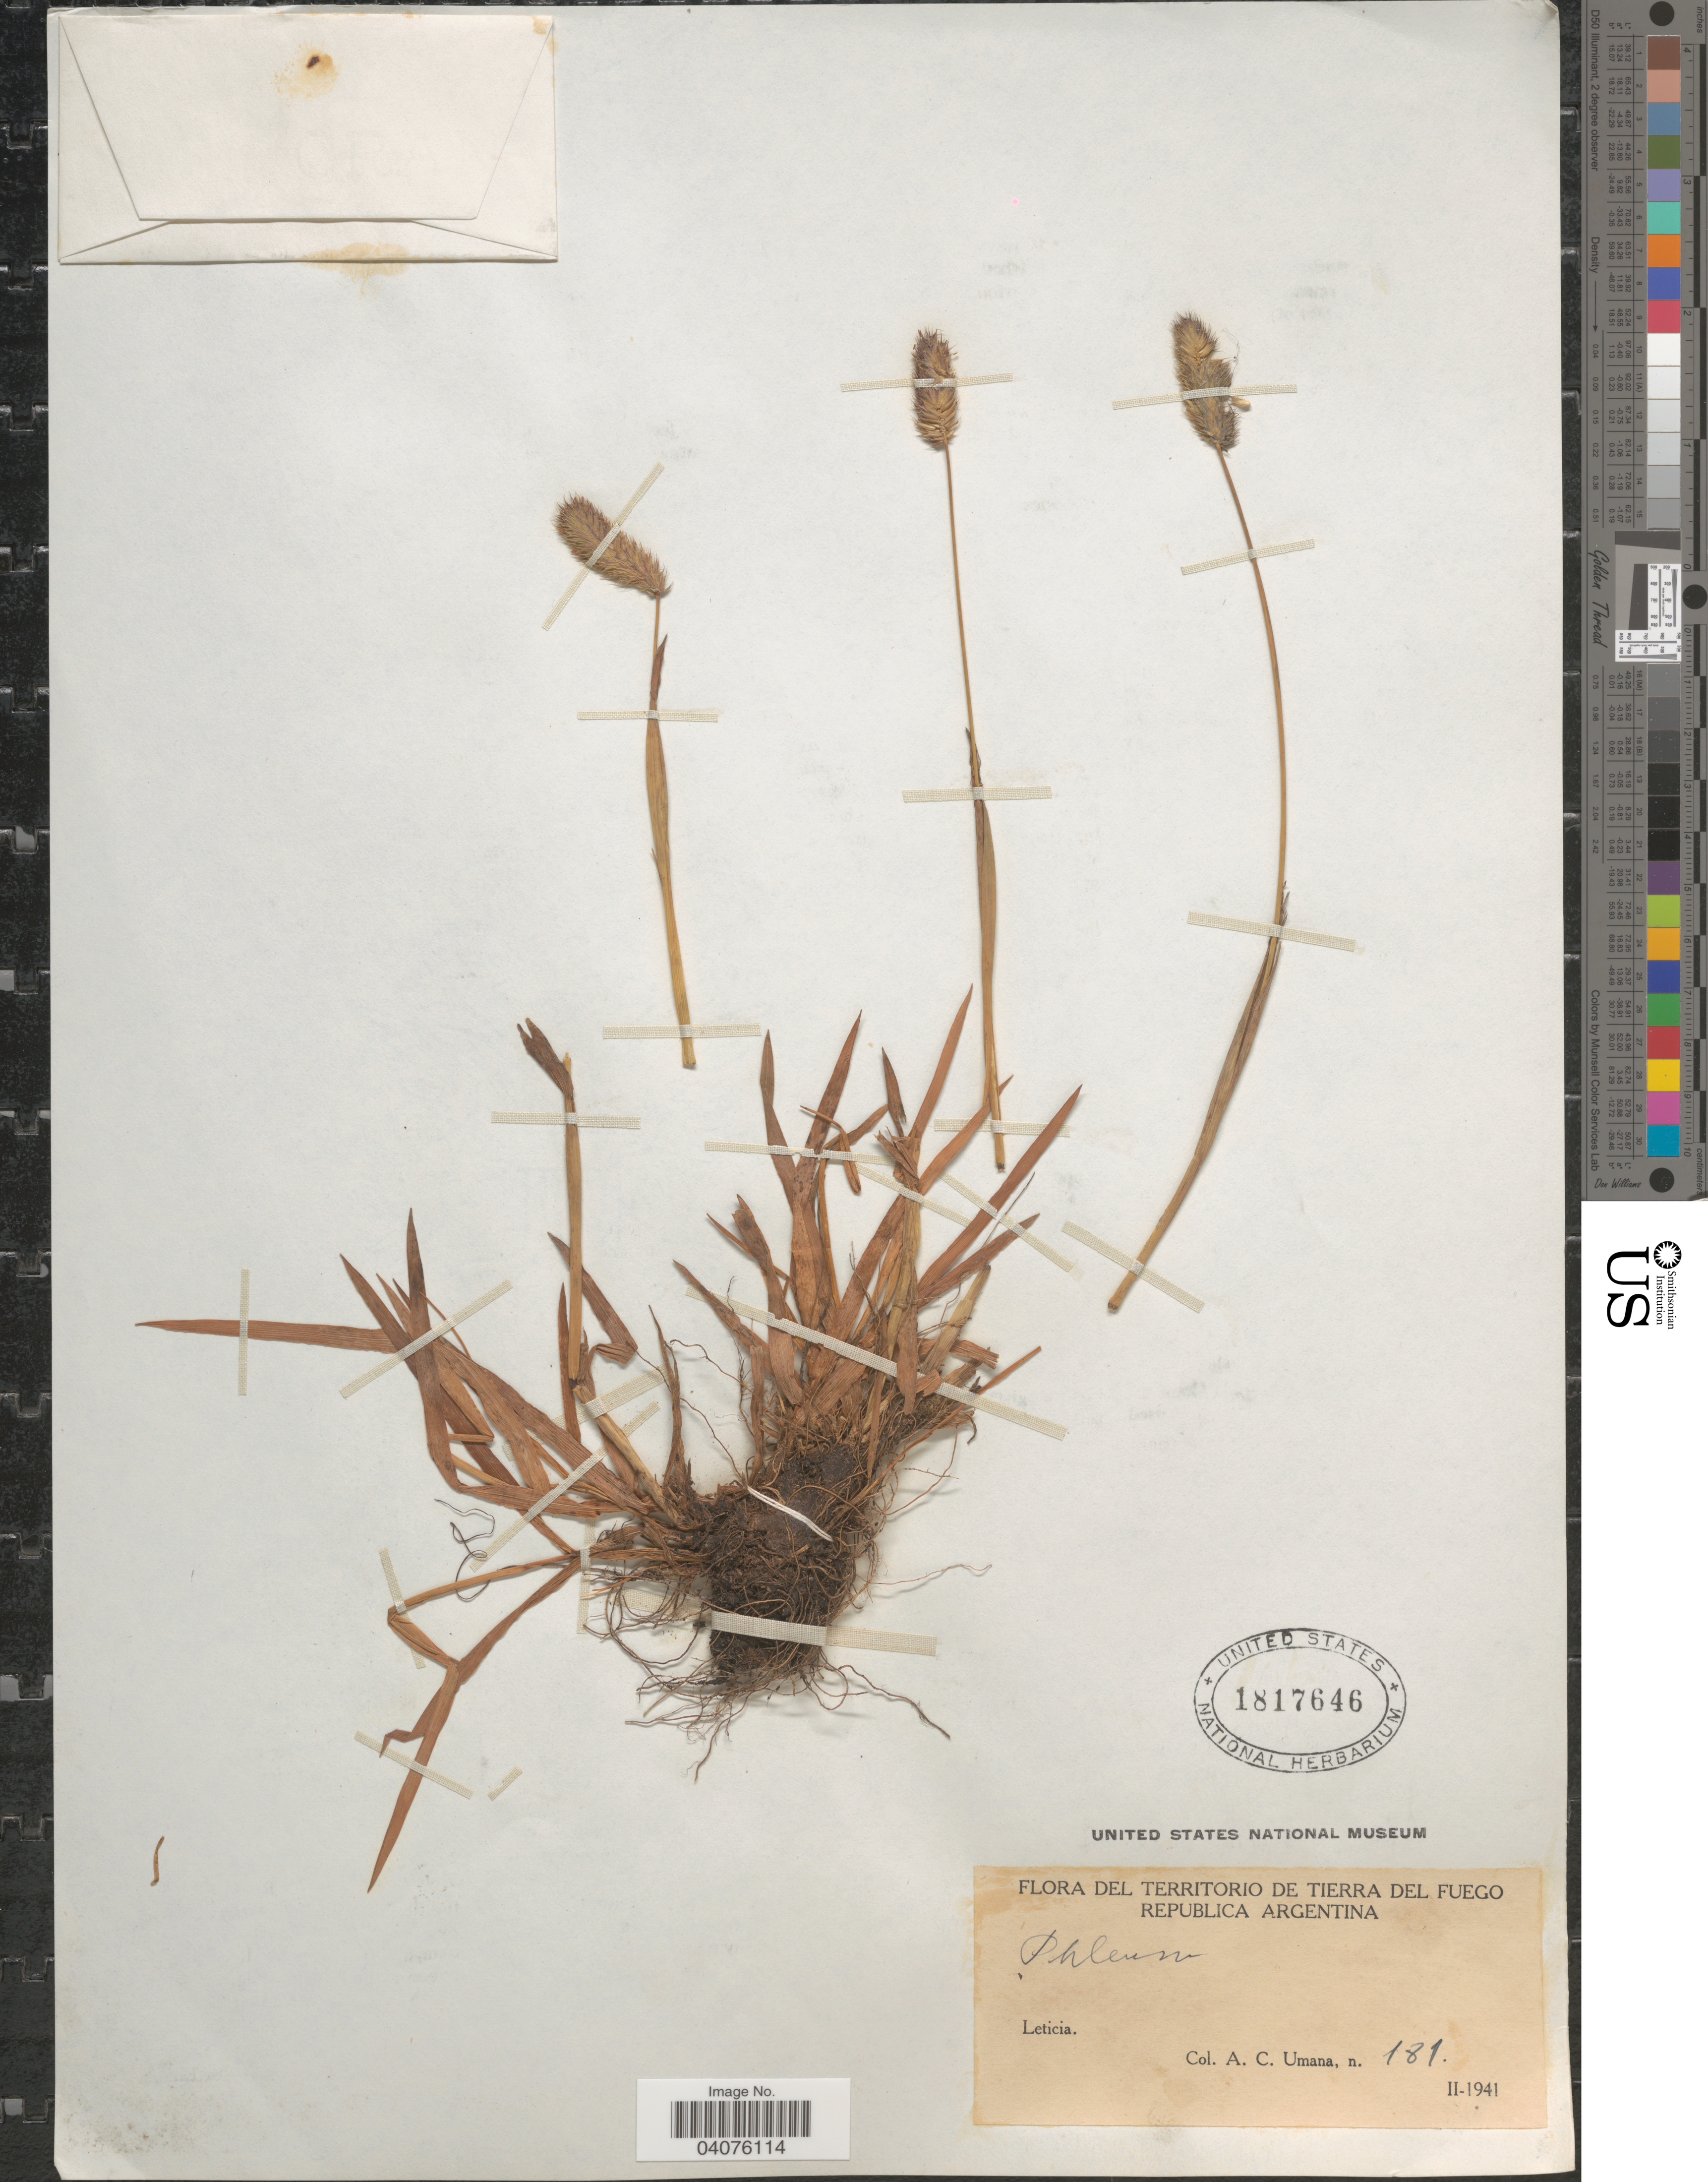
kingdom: Plantae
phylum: Tracheophyta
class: Liliopsida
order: Poales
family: Poaceae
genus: Phleum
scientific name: Phleum alpinum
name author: L.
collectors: A. Umana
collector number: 181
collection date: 1941-02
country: Argentina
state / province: Tierra del Fuego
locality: Leticia.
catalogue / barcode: US 1817646